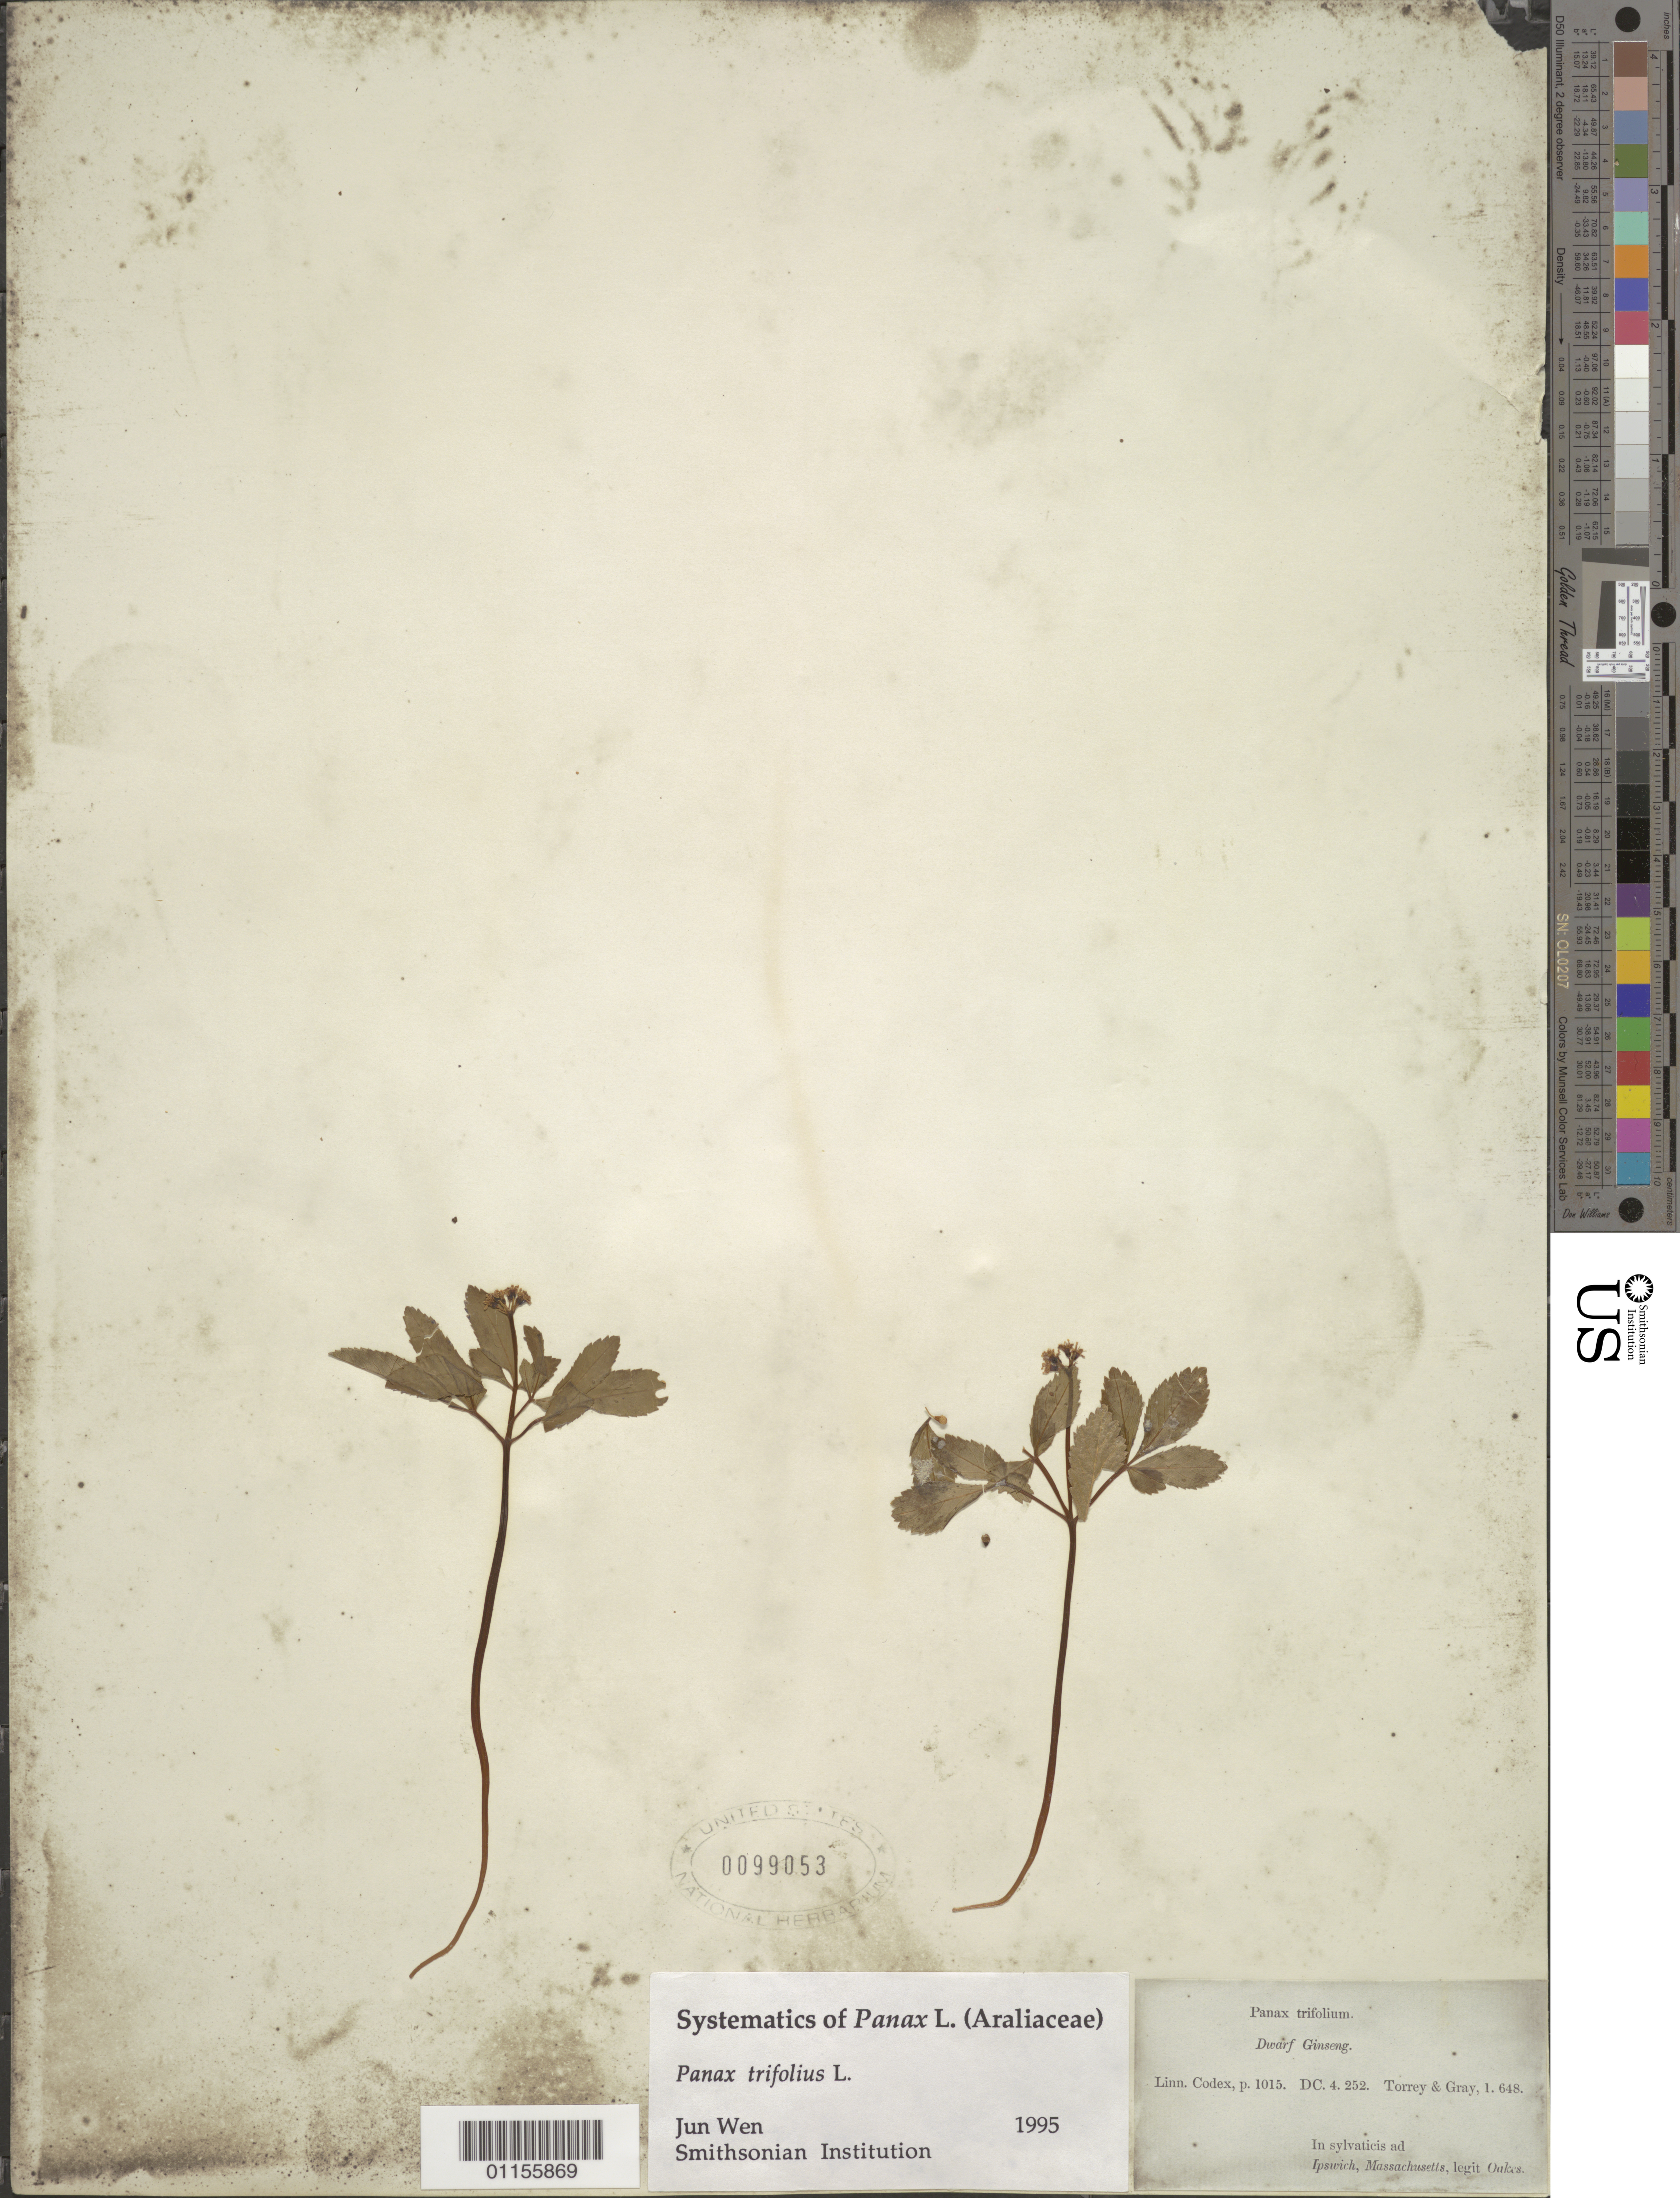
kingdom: Plantae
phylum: Tracheophyta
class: Magnoliopsida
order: Apiales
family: Araliaceae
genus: Panax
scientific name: Panax trifolius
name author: L.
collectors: ex herb. Oakes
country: United States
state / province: Massachusetts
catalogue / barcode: US 99053